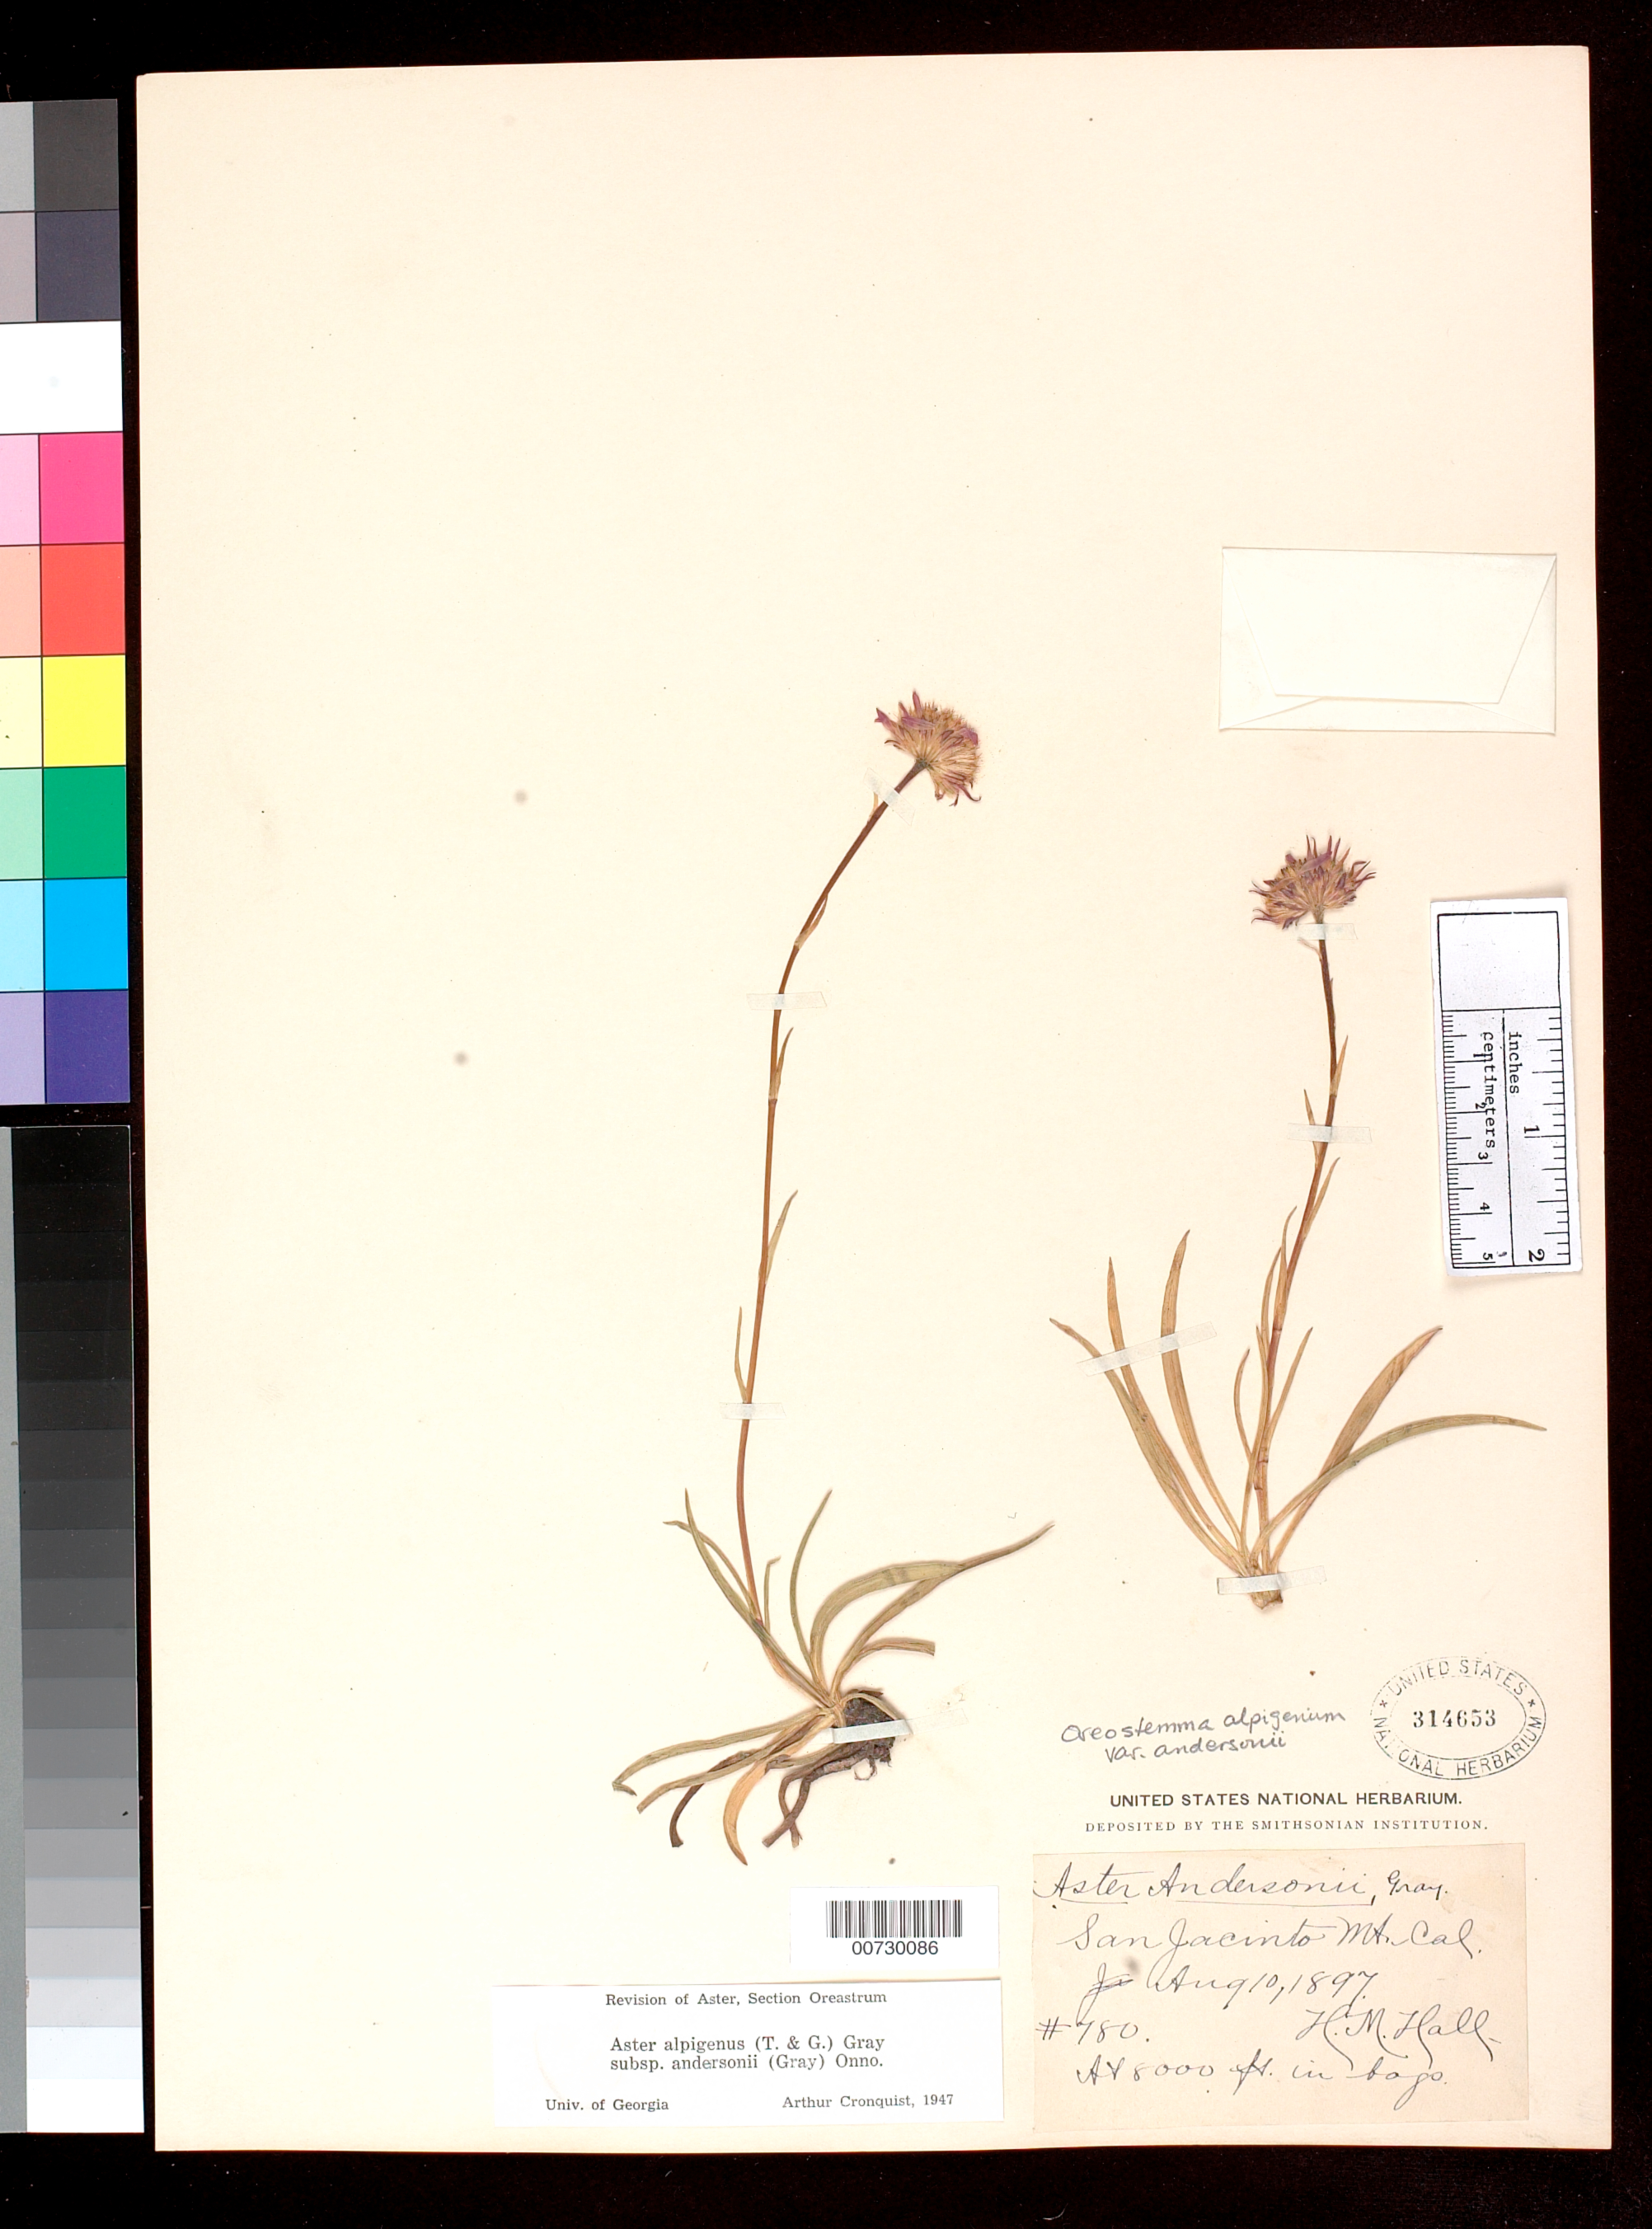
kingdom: Plantae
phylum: Tracheophyta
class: Magnoliopsida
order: Asterales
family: Asteraceae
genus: Oreostemma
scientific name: Oreostemma alpigenum var. andersonii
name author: (A. Gray) G.L. Nesom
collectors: H. M. Hall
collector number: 780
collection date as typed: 10 Aug 1897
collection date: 1897-08-10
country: United States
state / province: California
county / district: Riverside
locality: San Jacinto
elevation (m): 2438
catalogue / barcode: US 314653